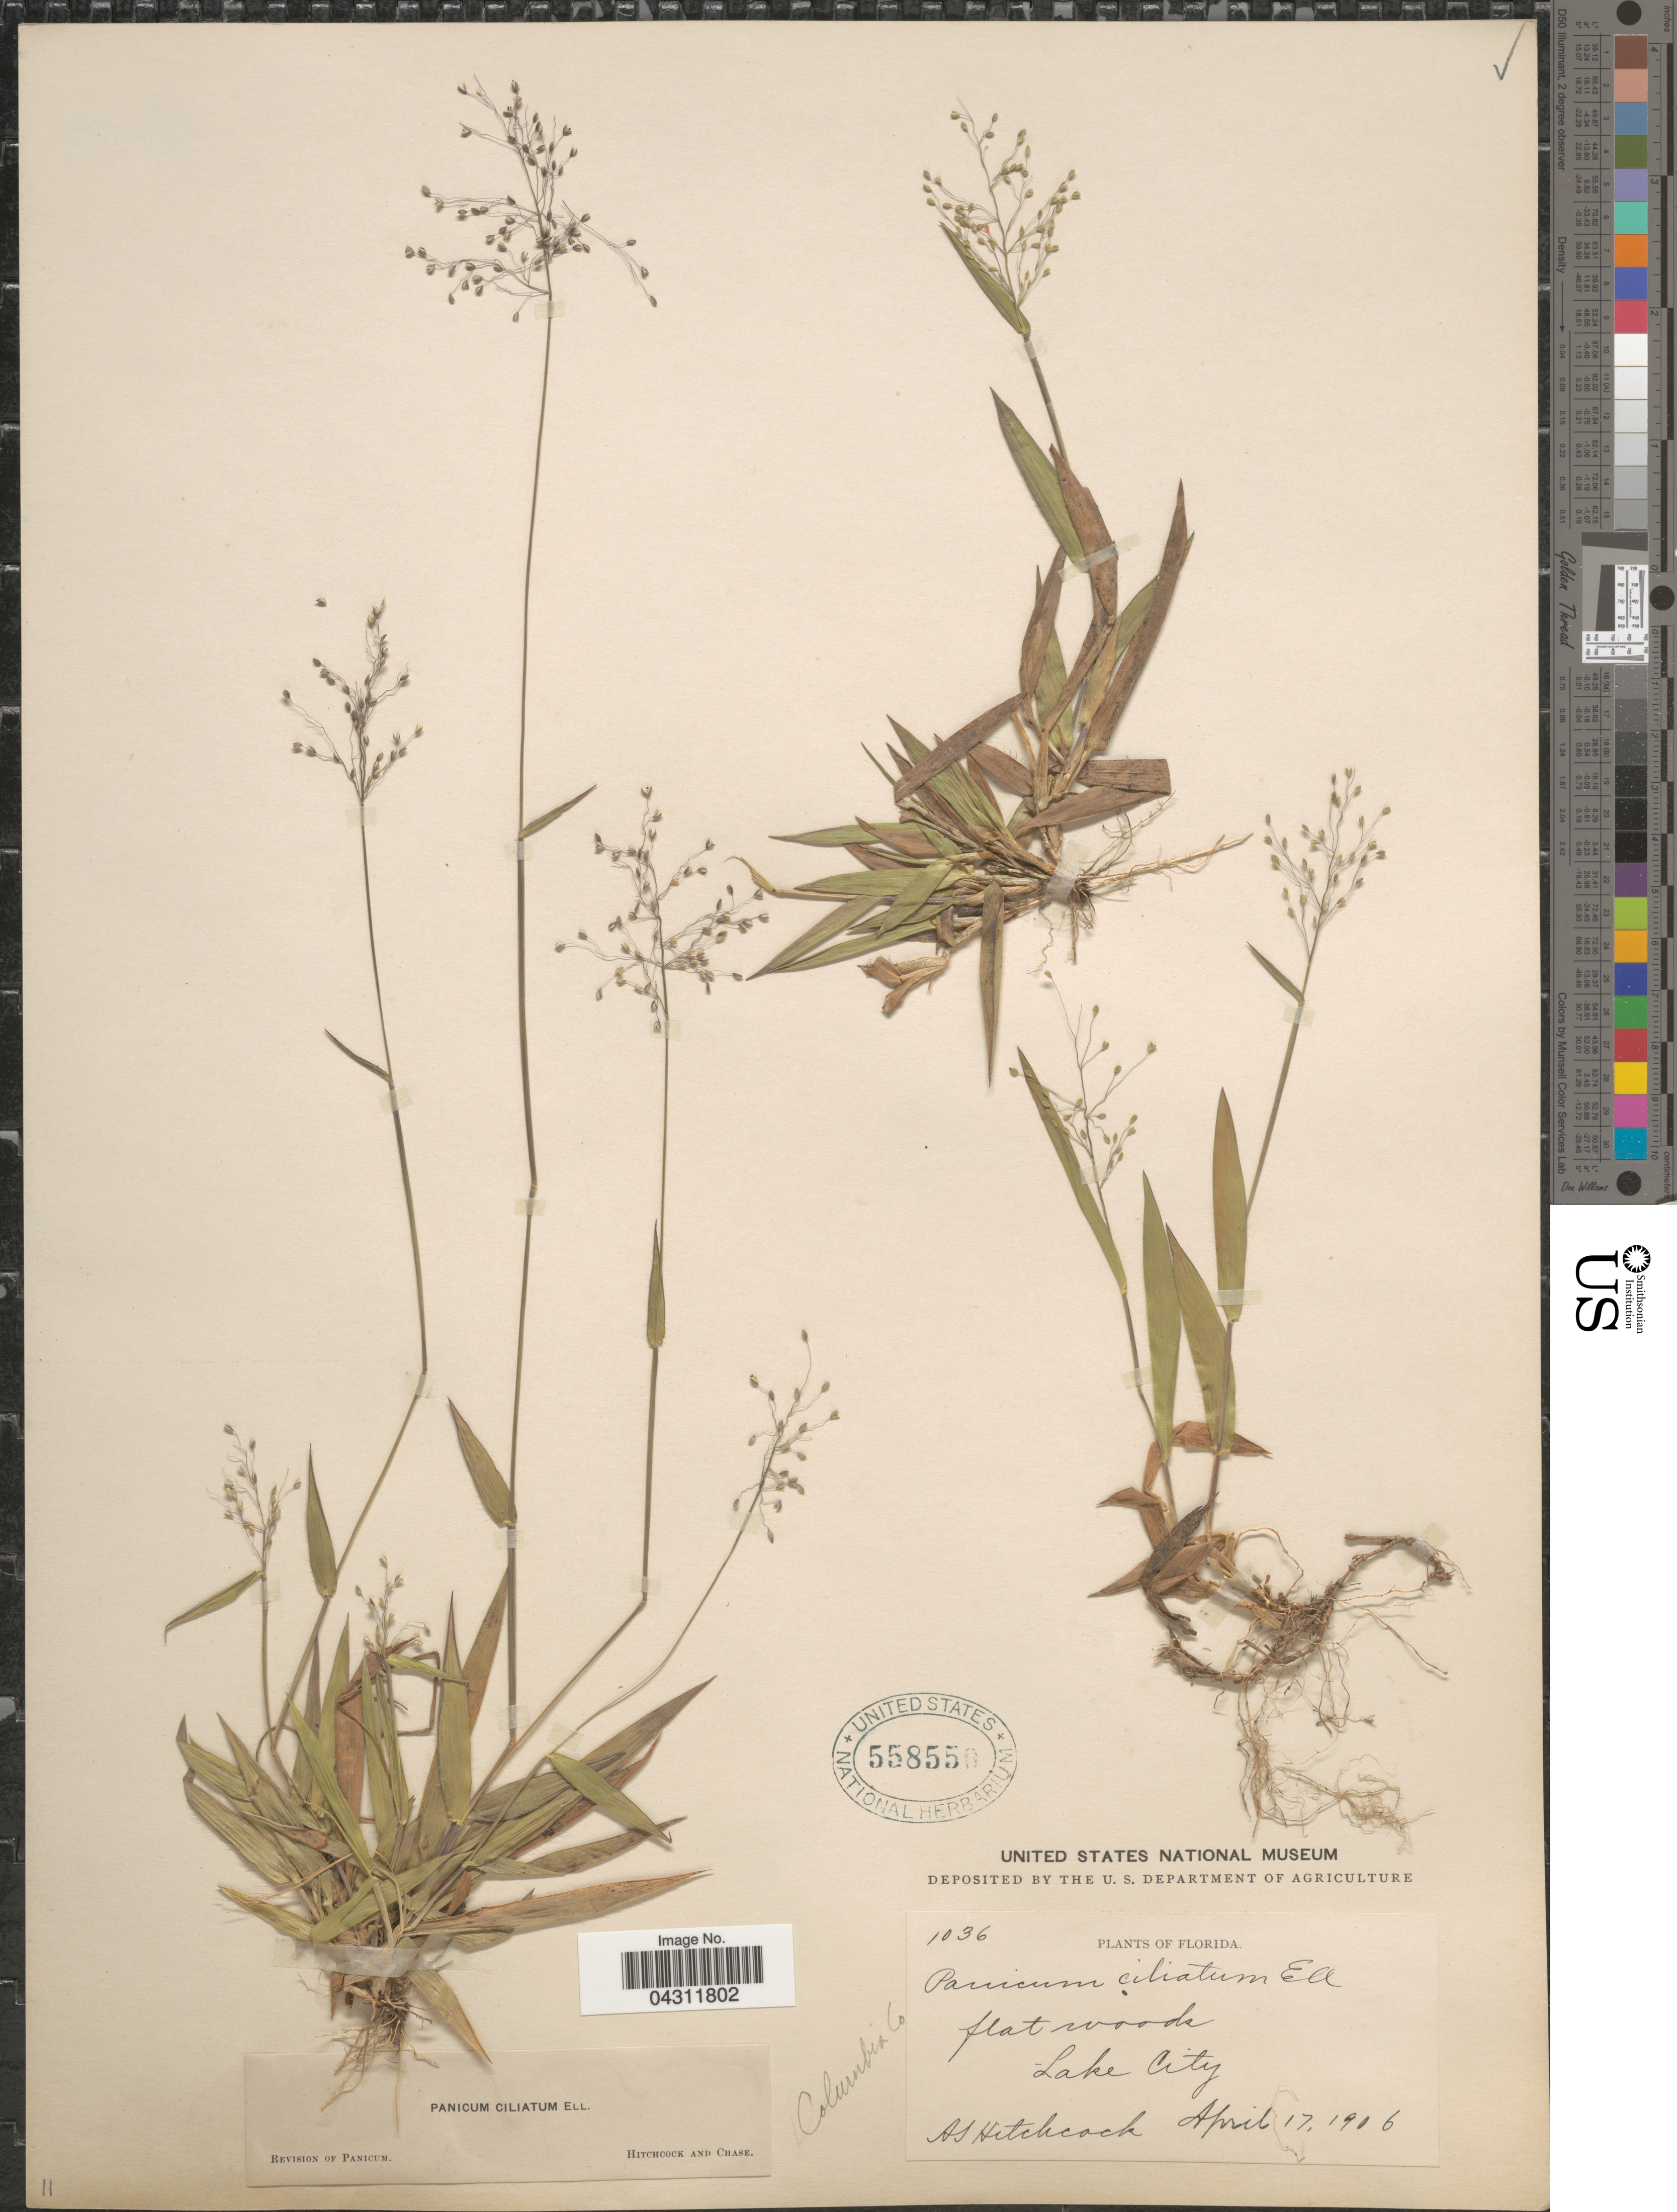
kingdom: Plantae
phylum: Tracheophyta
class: Liliopsida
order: Poales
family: Poaceae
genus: Dichanthelium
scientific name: Dichanthelium strigosum var. leucoblepharis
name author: (Trin.) Freckmann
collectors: A. S. Hitchcock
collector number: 1036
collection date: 1906-04-17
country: United States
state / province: Florida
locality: Lake City. Columbia Co.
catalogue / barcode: US 558550